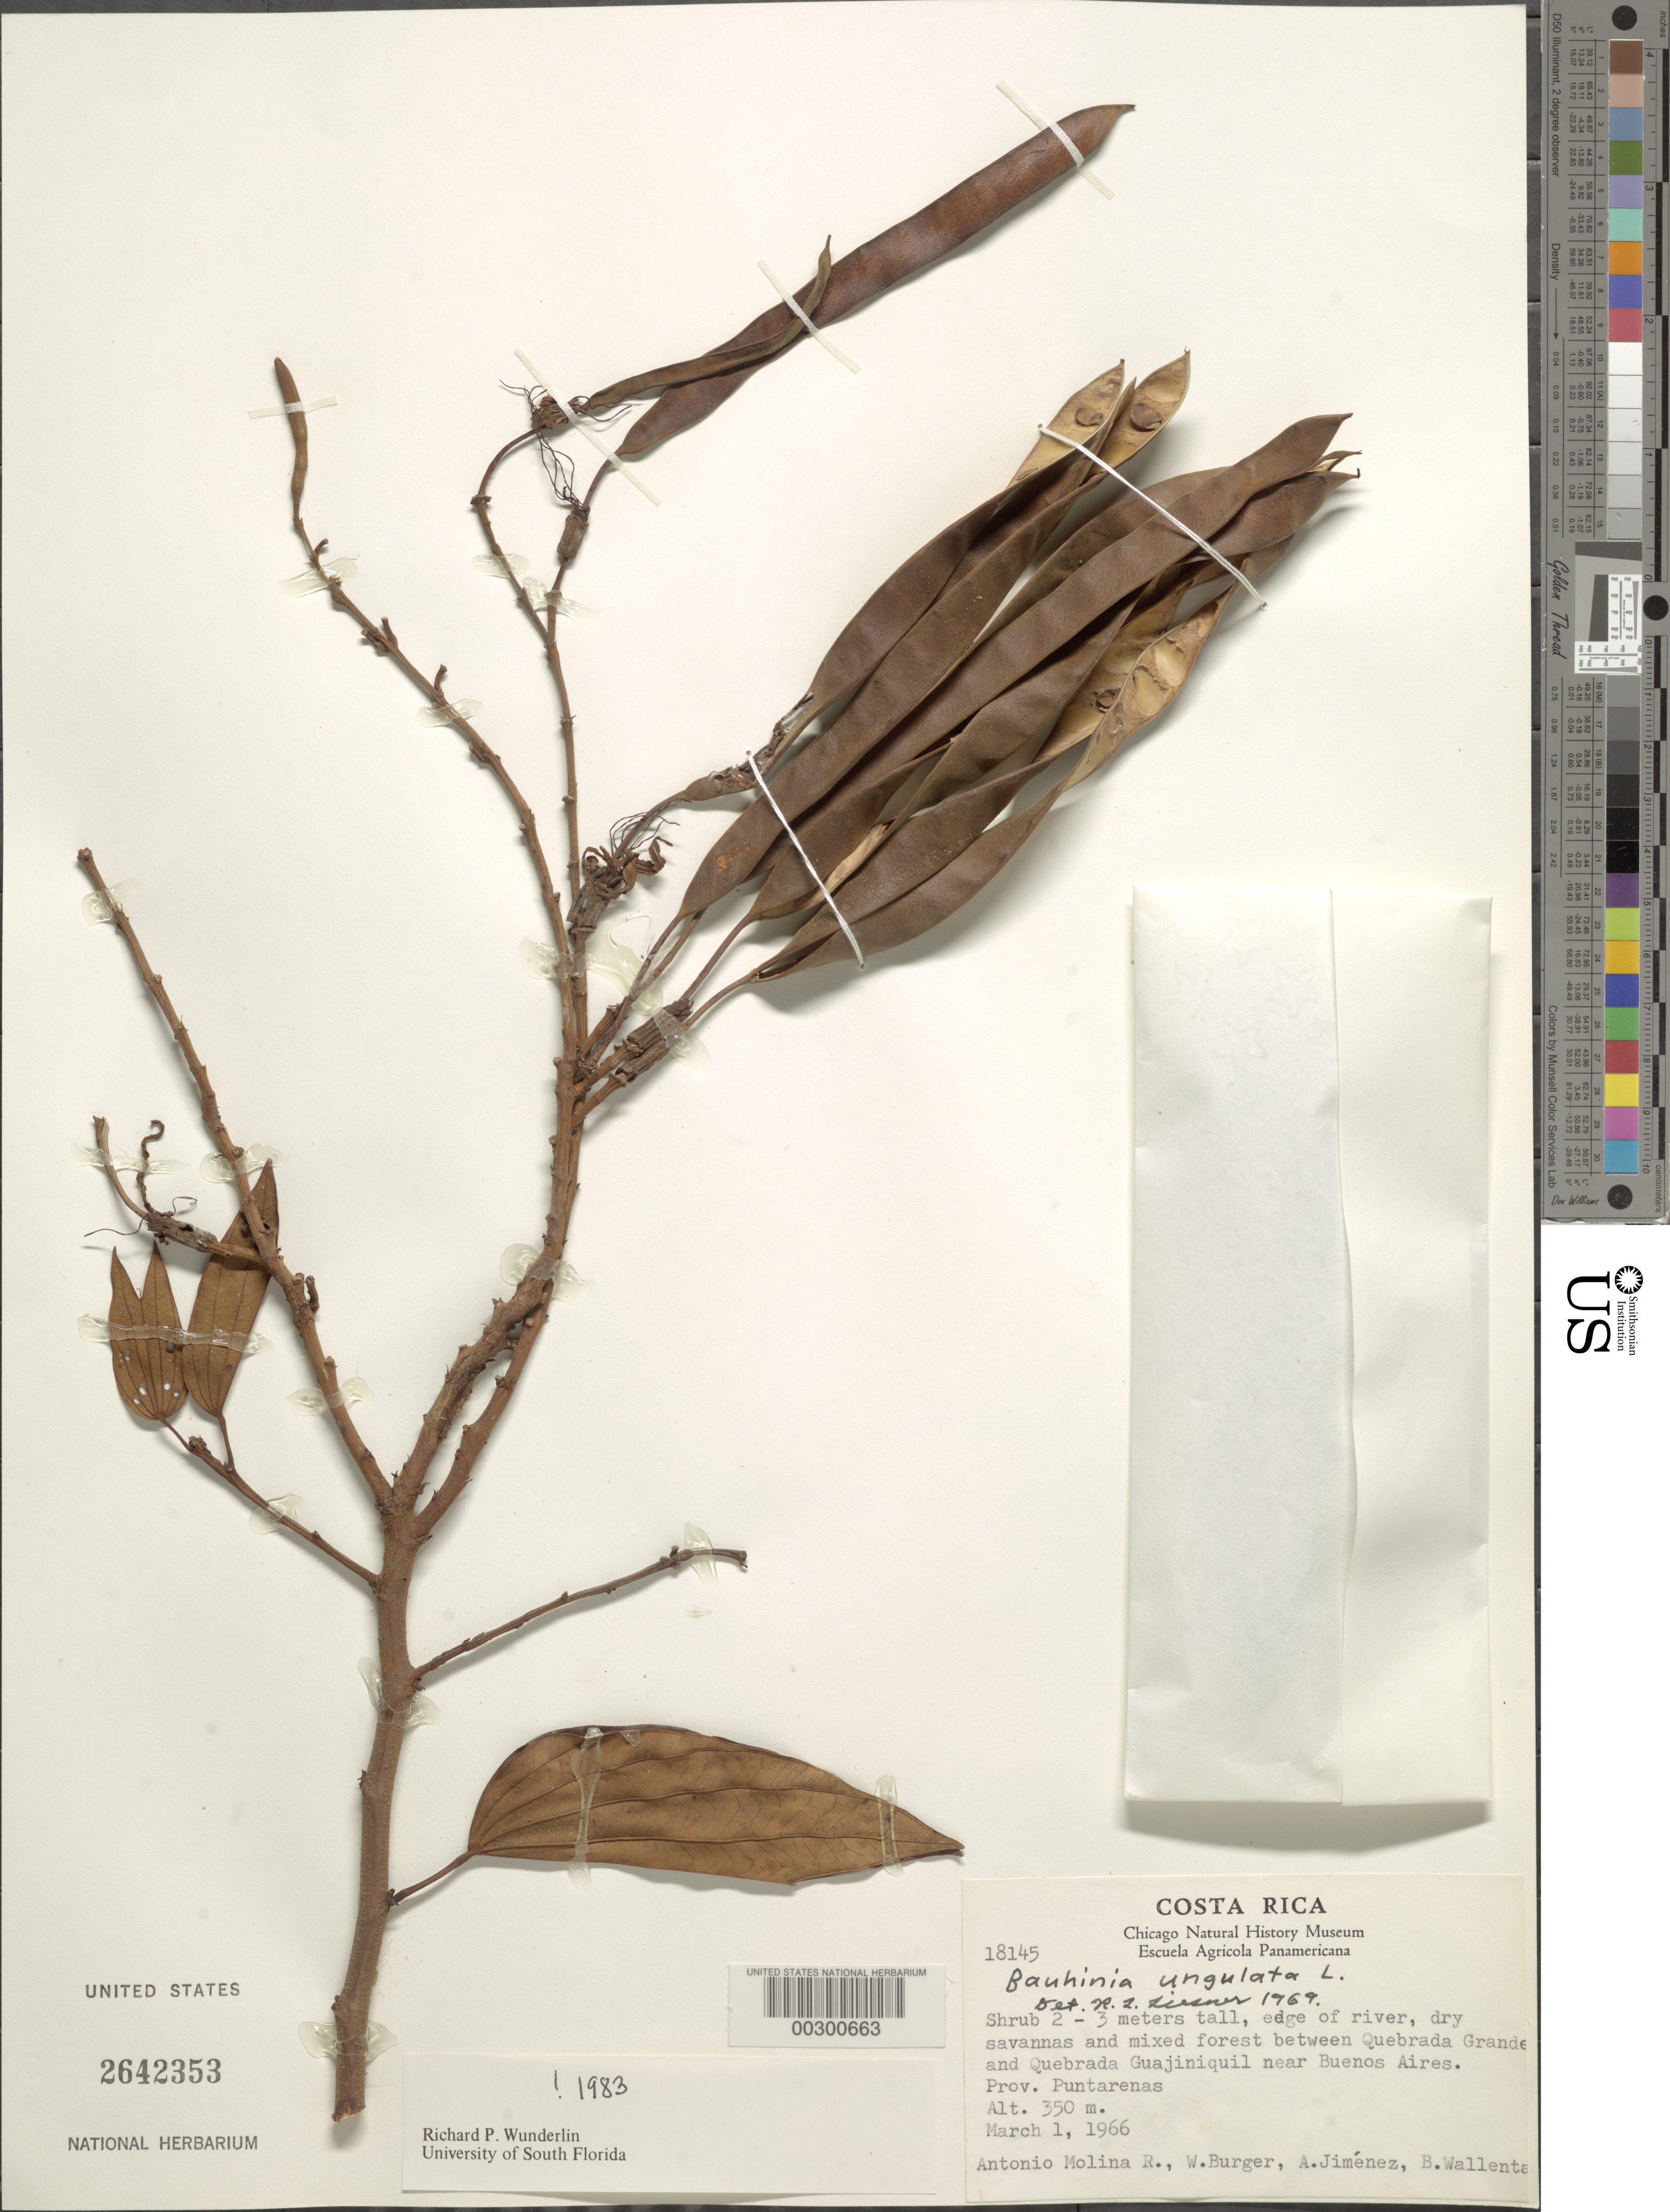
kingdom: Plantae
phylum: Tracheophyta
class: Magnoliopsida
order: Fabales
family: Fabaceae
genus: Bauhinia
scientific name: Bauhinia ungulata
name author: L.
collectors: A. Molina R., W. Burger, A. Jimenez & B. Wallenta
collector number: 18145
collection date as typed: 01 Mar 1966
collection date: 1966-03-01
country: Costa Rica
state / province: Puntarenas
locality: Between quebrada grande and quebrada guajiniquil near buenos aires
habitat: Edge of river, dry savannas and mixed forest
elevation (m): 350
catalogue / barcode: US 2642353